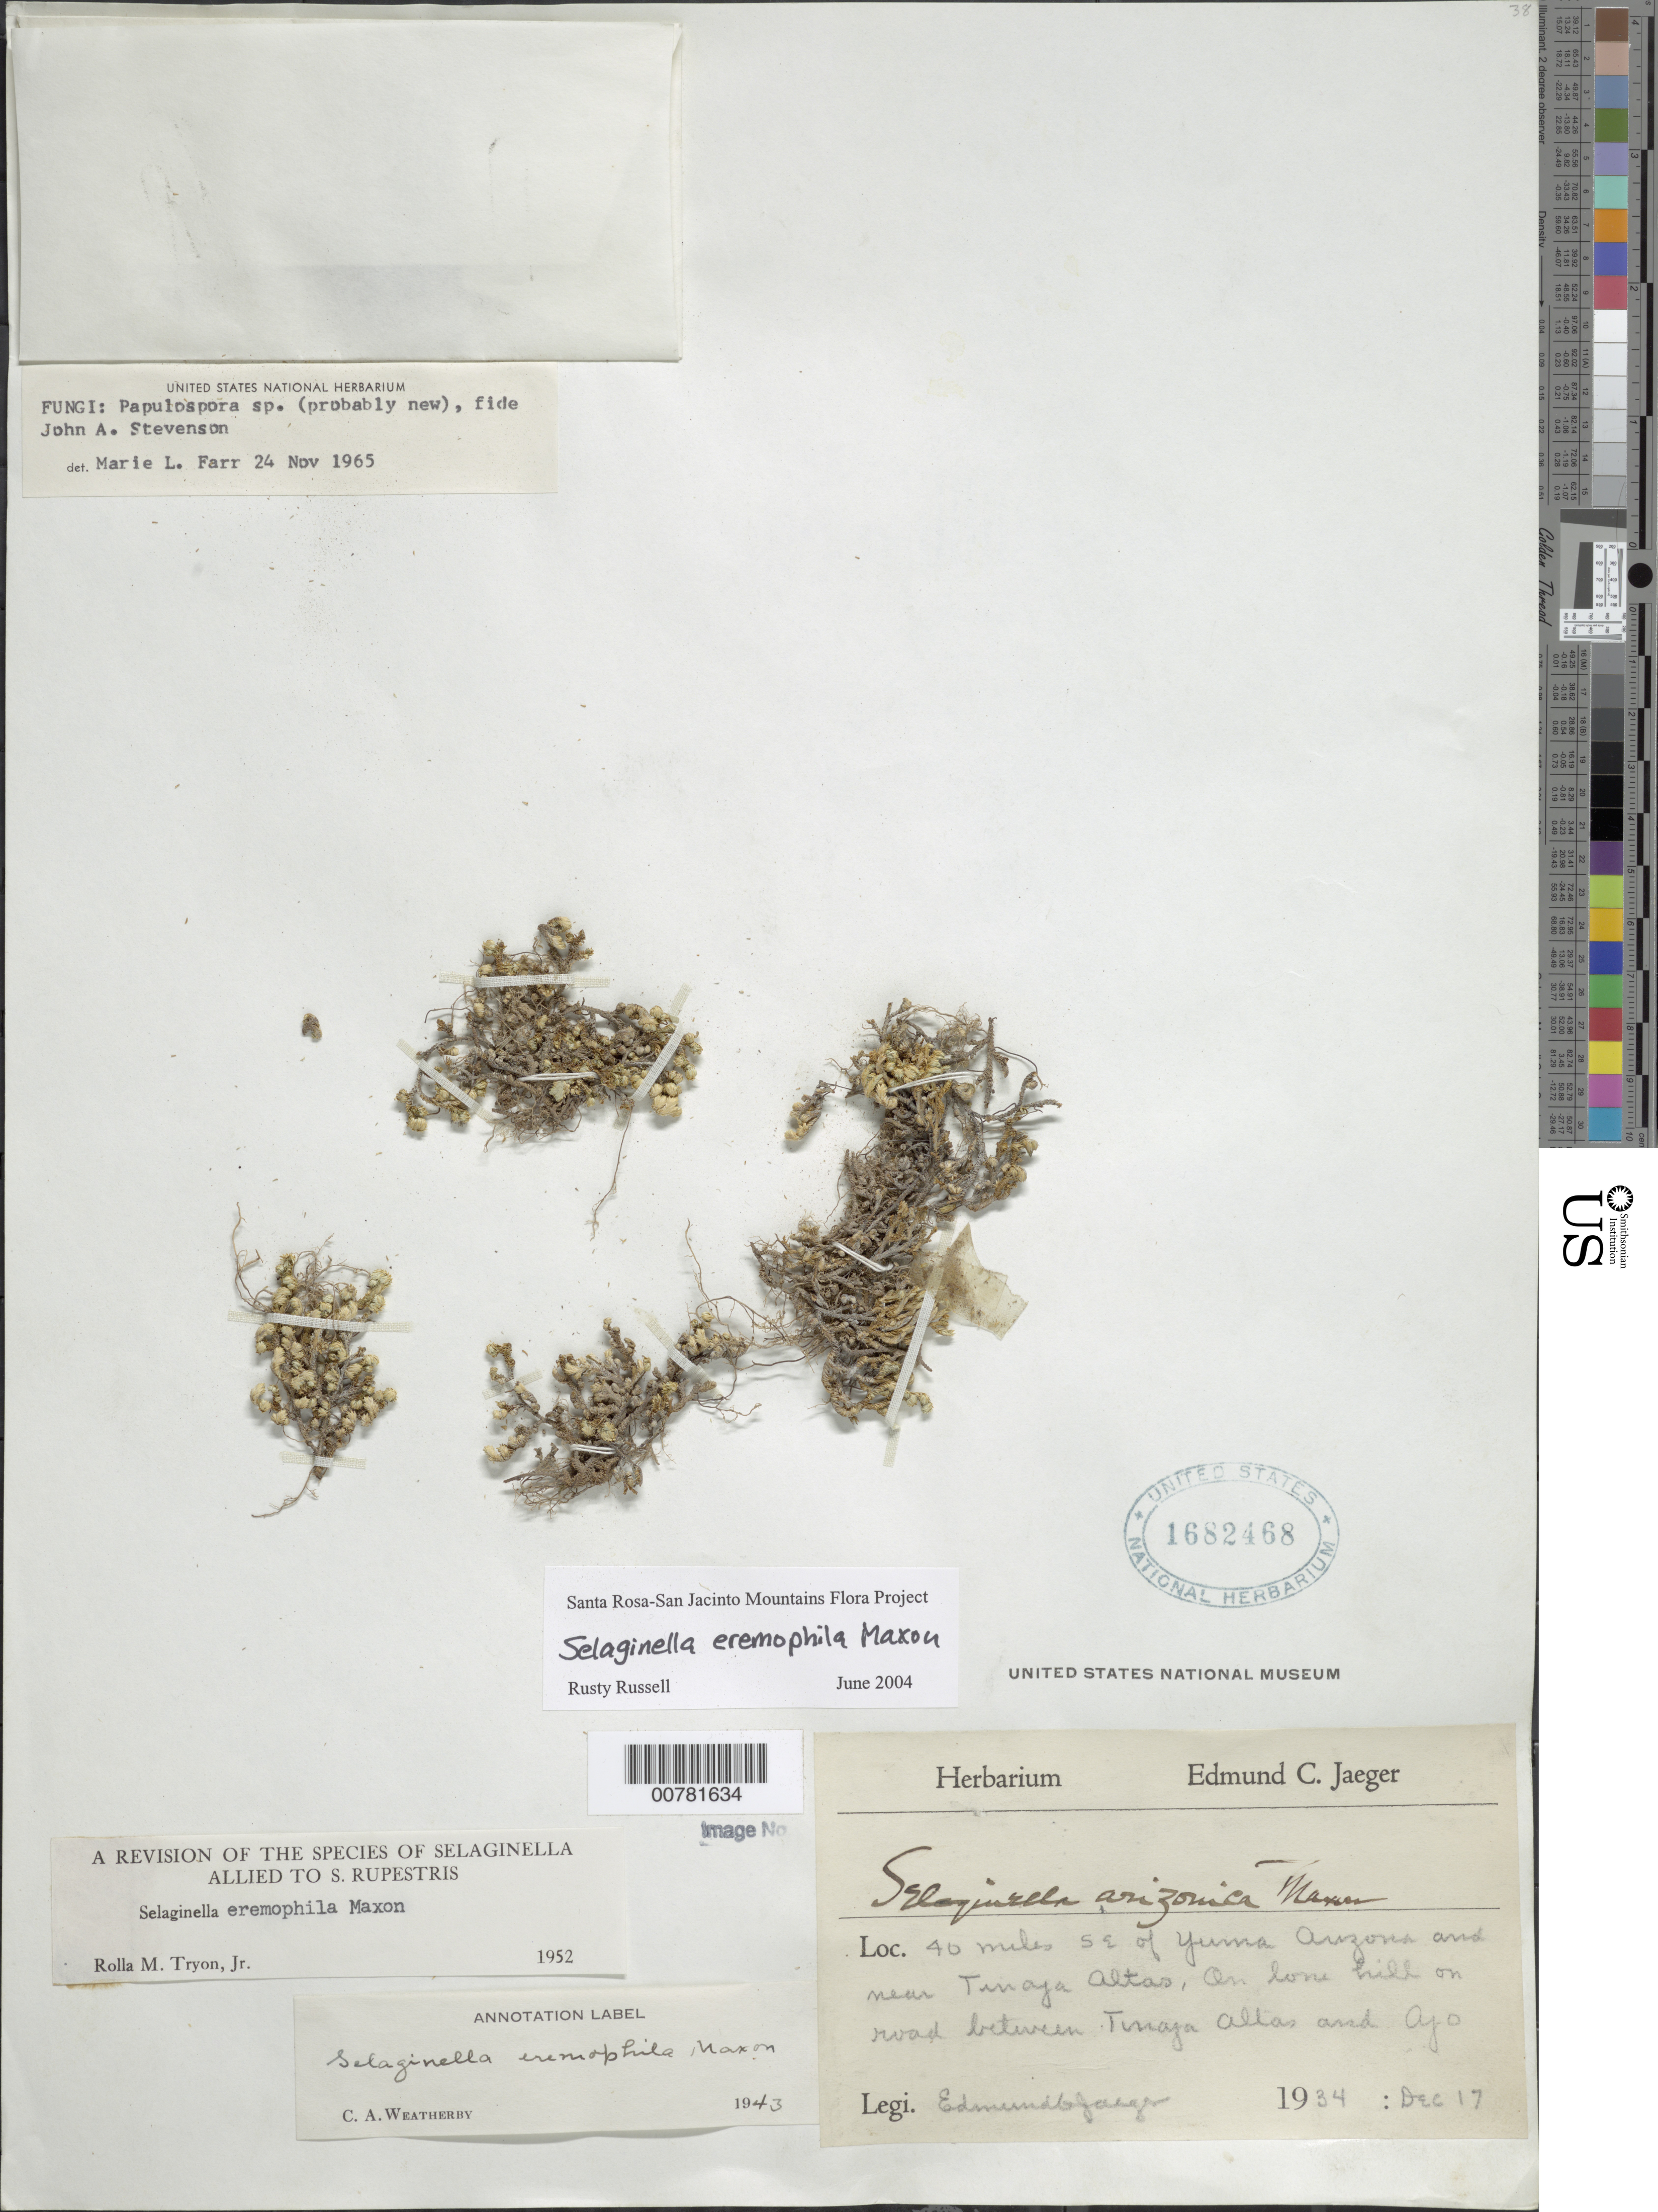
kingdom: Plantae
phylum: Tracheophyta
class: Lycopodiopsida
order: Selaginellales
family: Selaginellaceae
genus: Selaginella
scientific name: Selaginella eremophila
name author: Maxon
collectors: E. Jaeger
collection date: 1934-12-17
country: United States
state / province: Arizona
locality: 40 miles SE of Yuma Arizona and near Tinaja Altas, on low hill on road between Tinaja Altas and Ajo.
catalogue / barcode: US 1682468